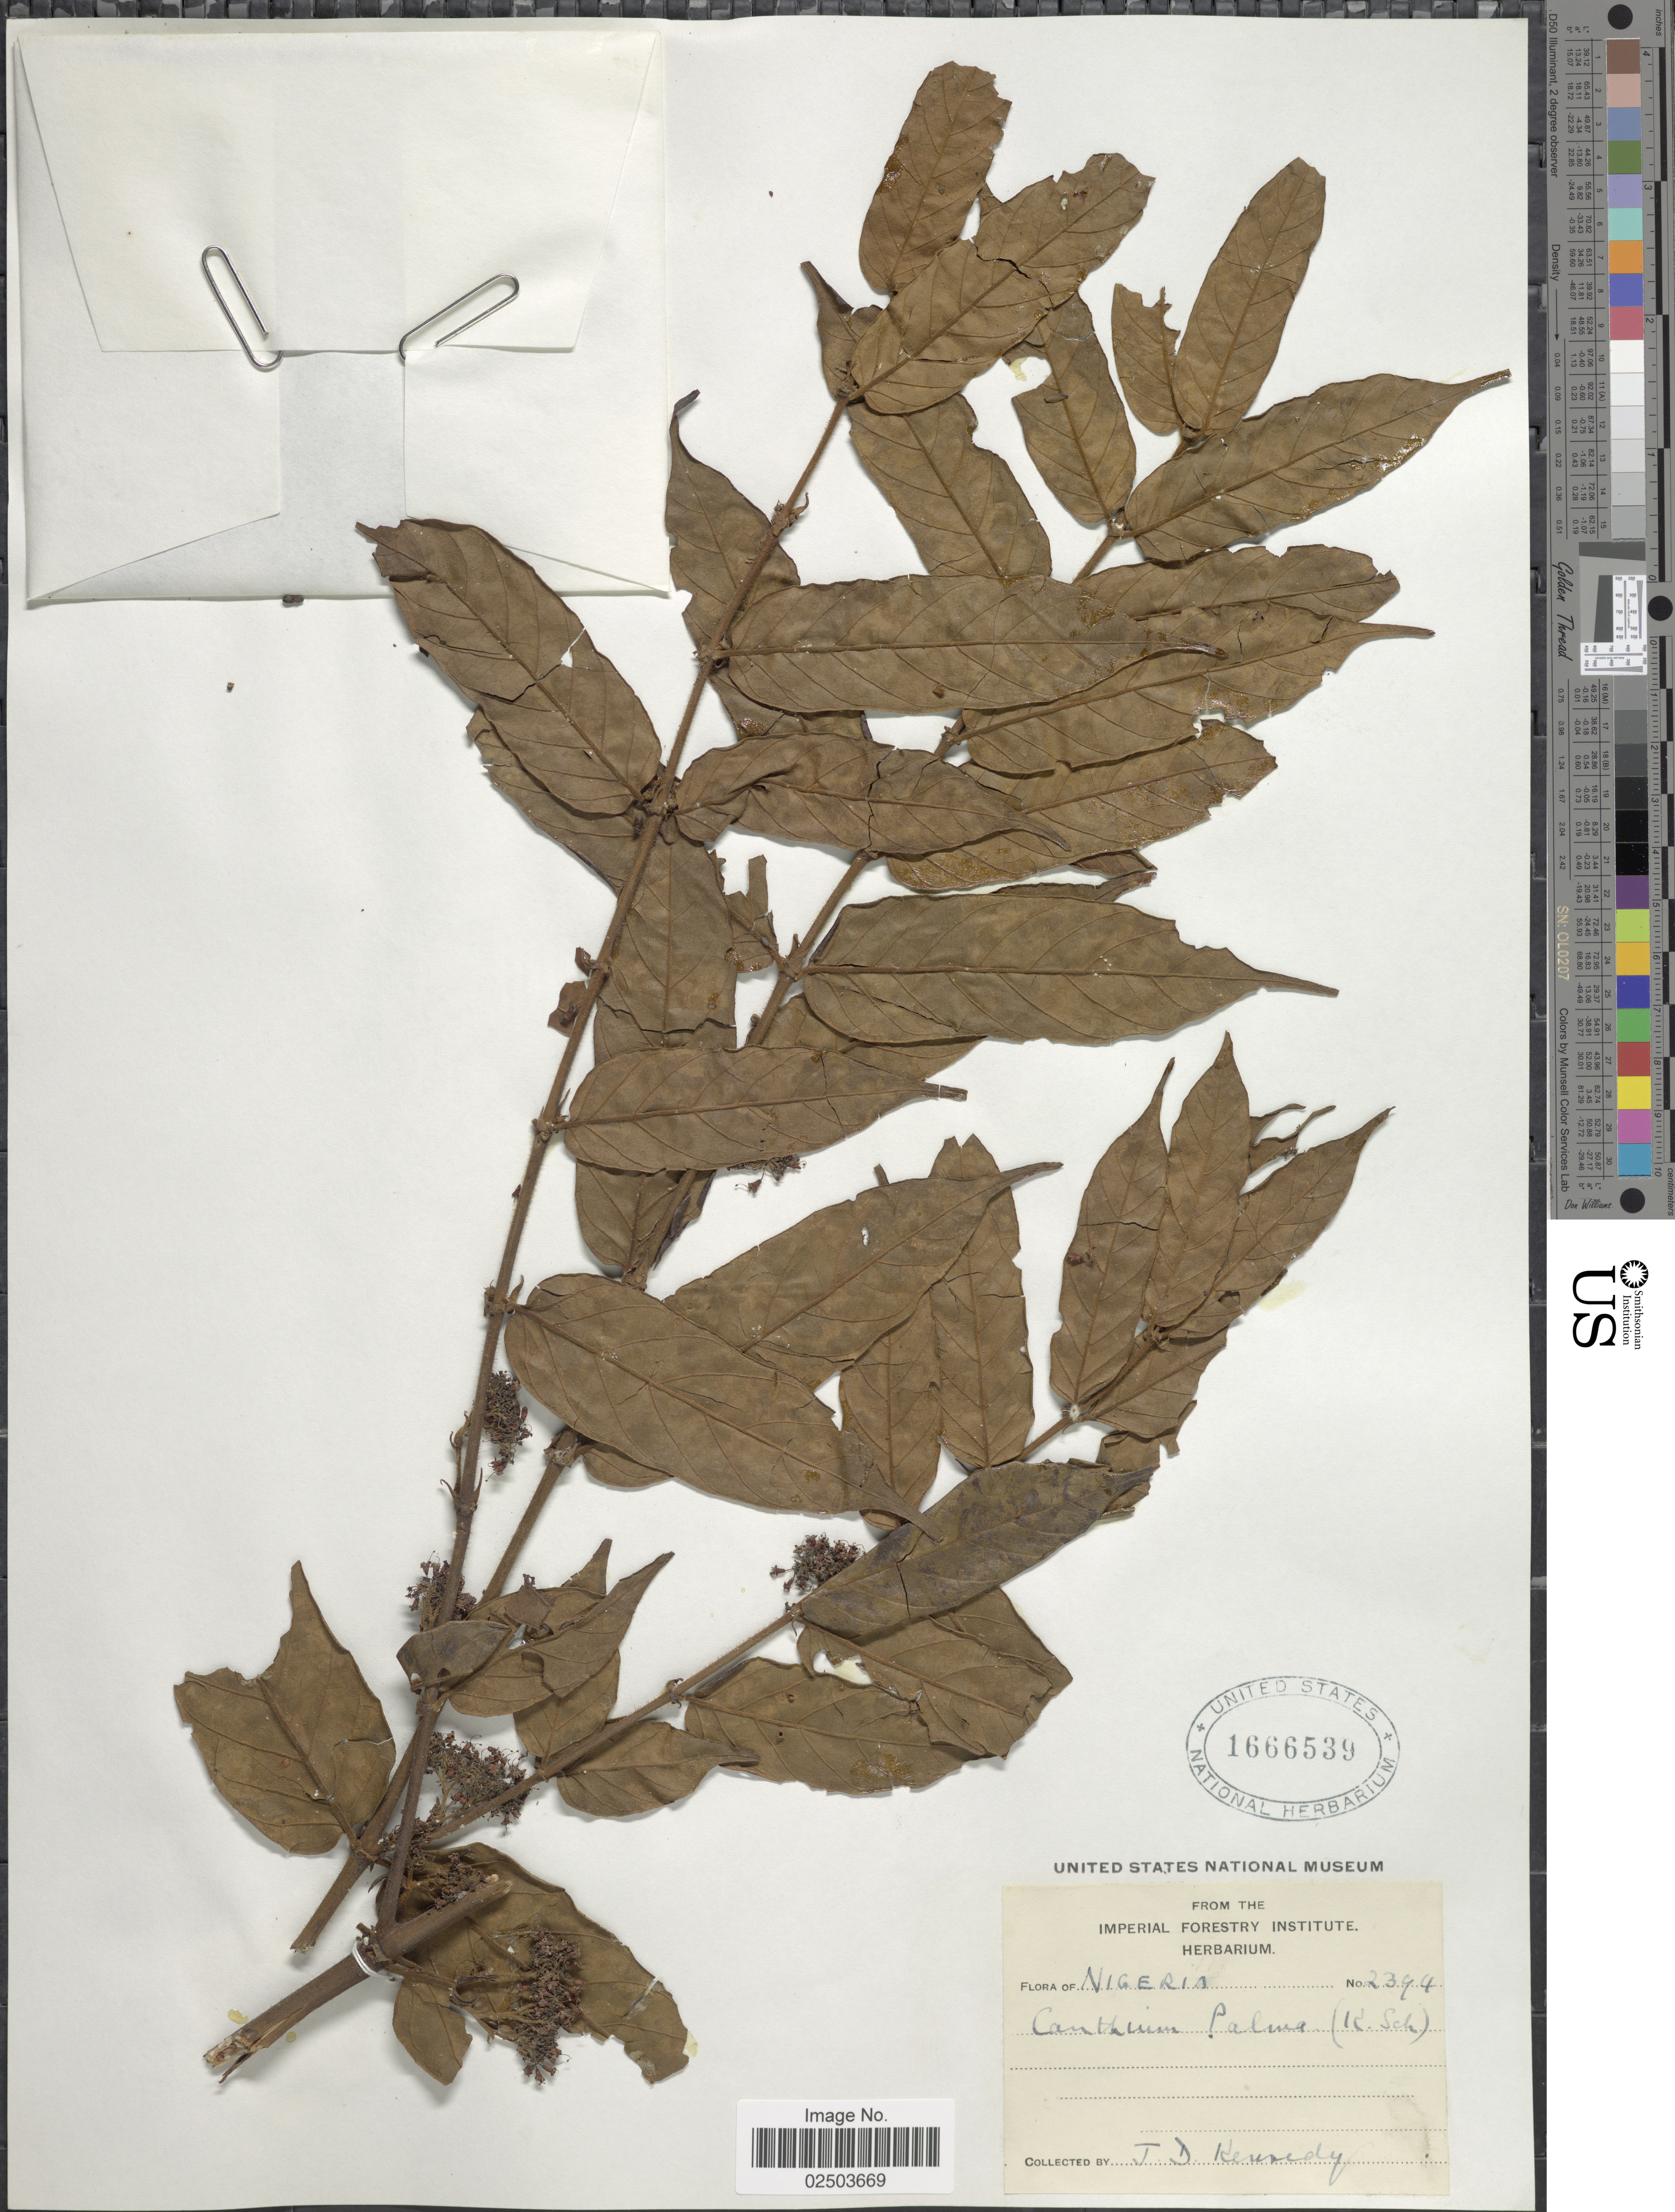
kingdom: Plantae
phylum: Tracheophyta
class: Magnoliopsida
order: Gentianales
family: Rubiaceae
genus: Psydrax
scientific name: Psydrax palma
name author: (K. Schum.) Bridson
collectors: J. D. Kennedy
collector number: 2394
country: Nigeria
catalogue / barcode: US 1666539